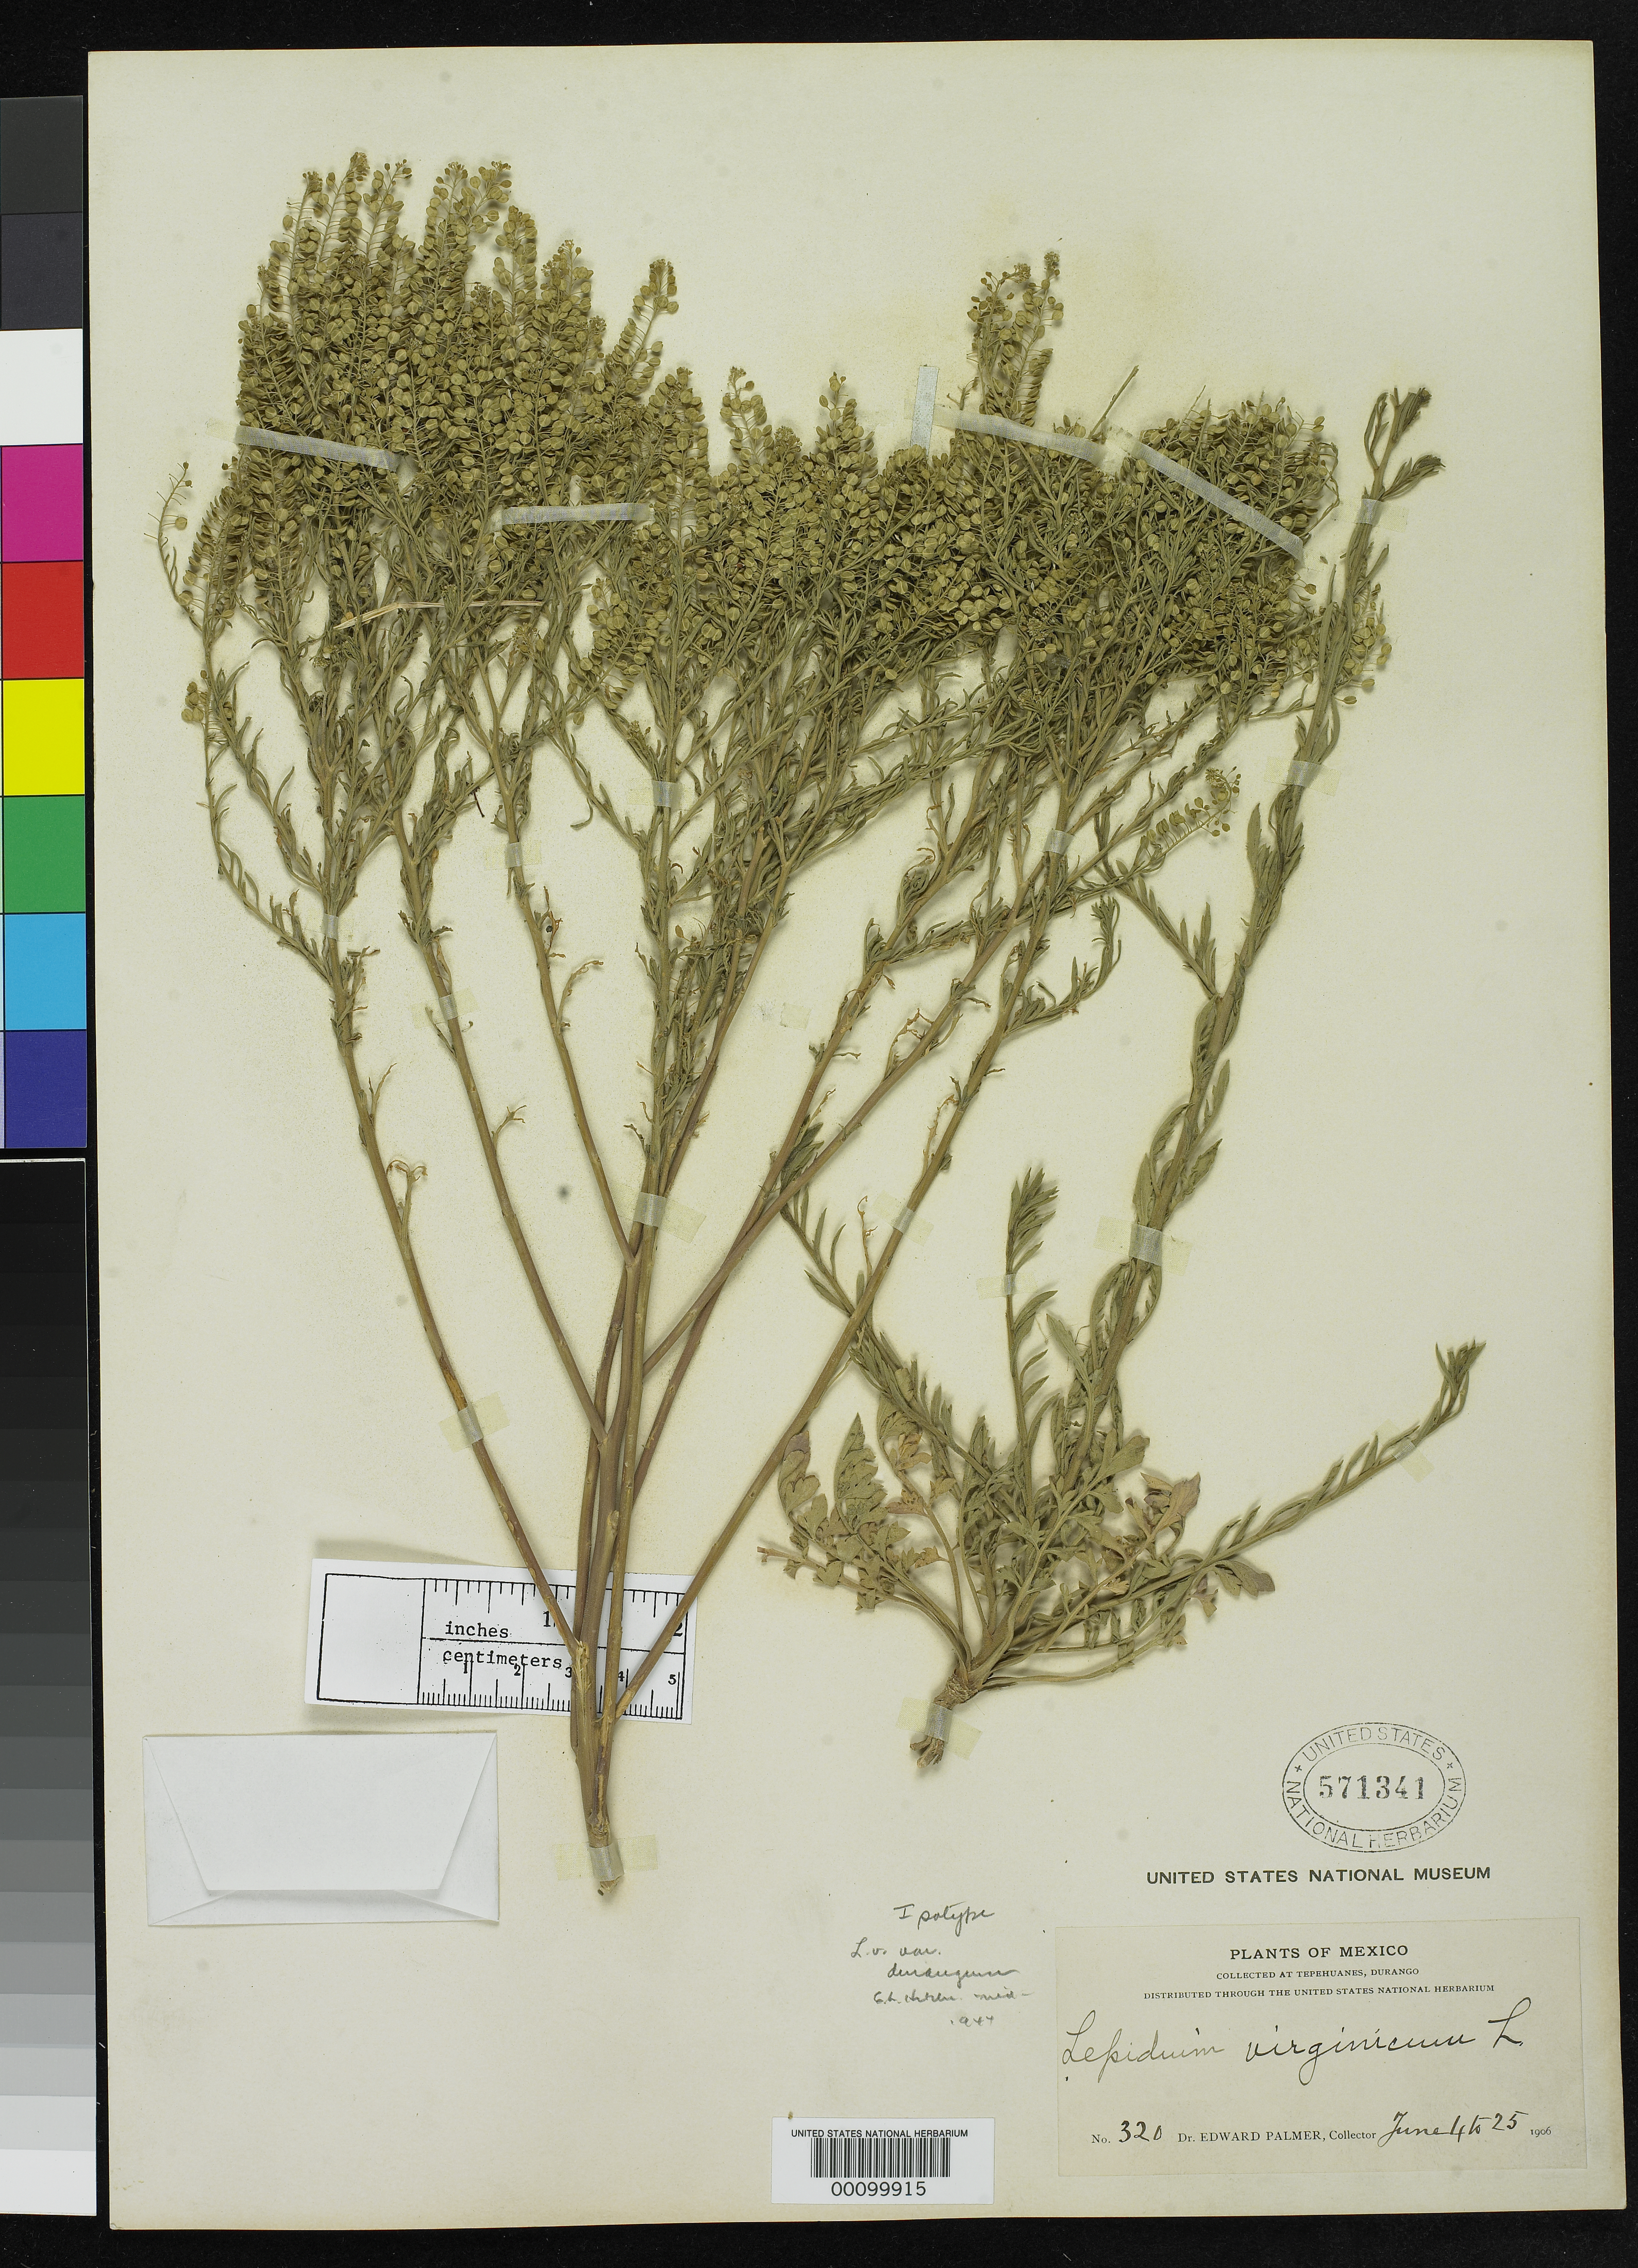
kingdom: Plantae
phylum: Tracheophyta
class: Magnoliopsida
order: Brassicales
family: Brassicaceae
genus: Lepidium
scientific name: Lepidium virginicum var. durangense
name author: C.L. Hitchc.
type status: Isotype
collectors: E. Palmer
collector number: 320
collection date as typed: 1906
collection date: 1906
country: Mexico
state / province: Durango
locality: Tepehuanes.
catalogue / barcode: US 571341